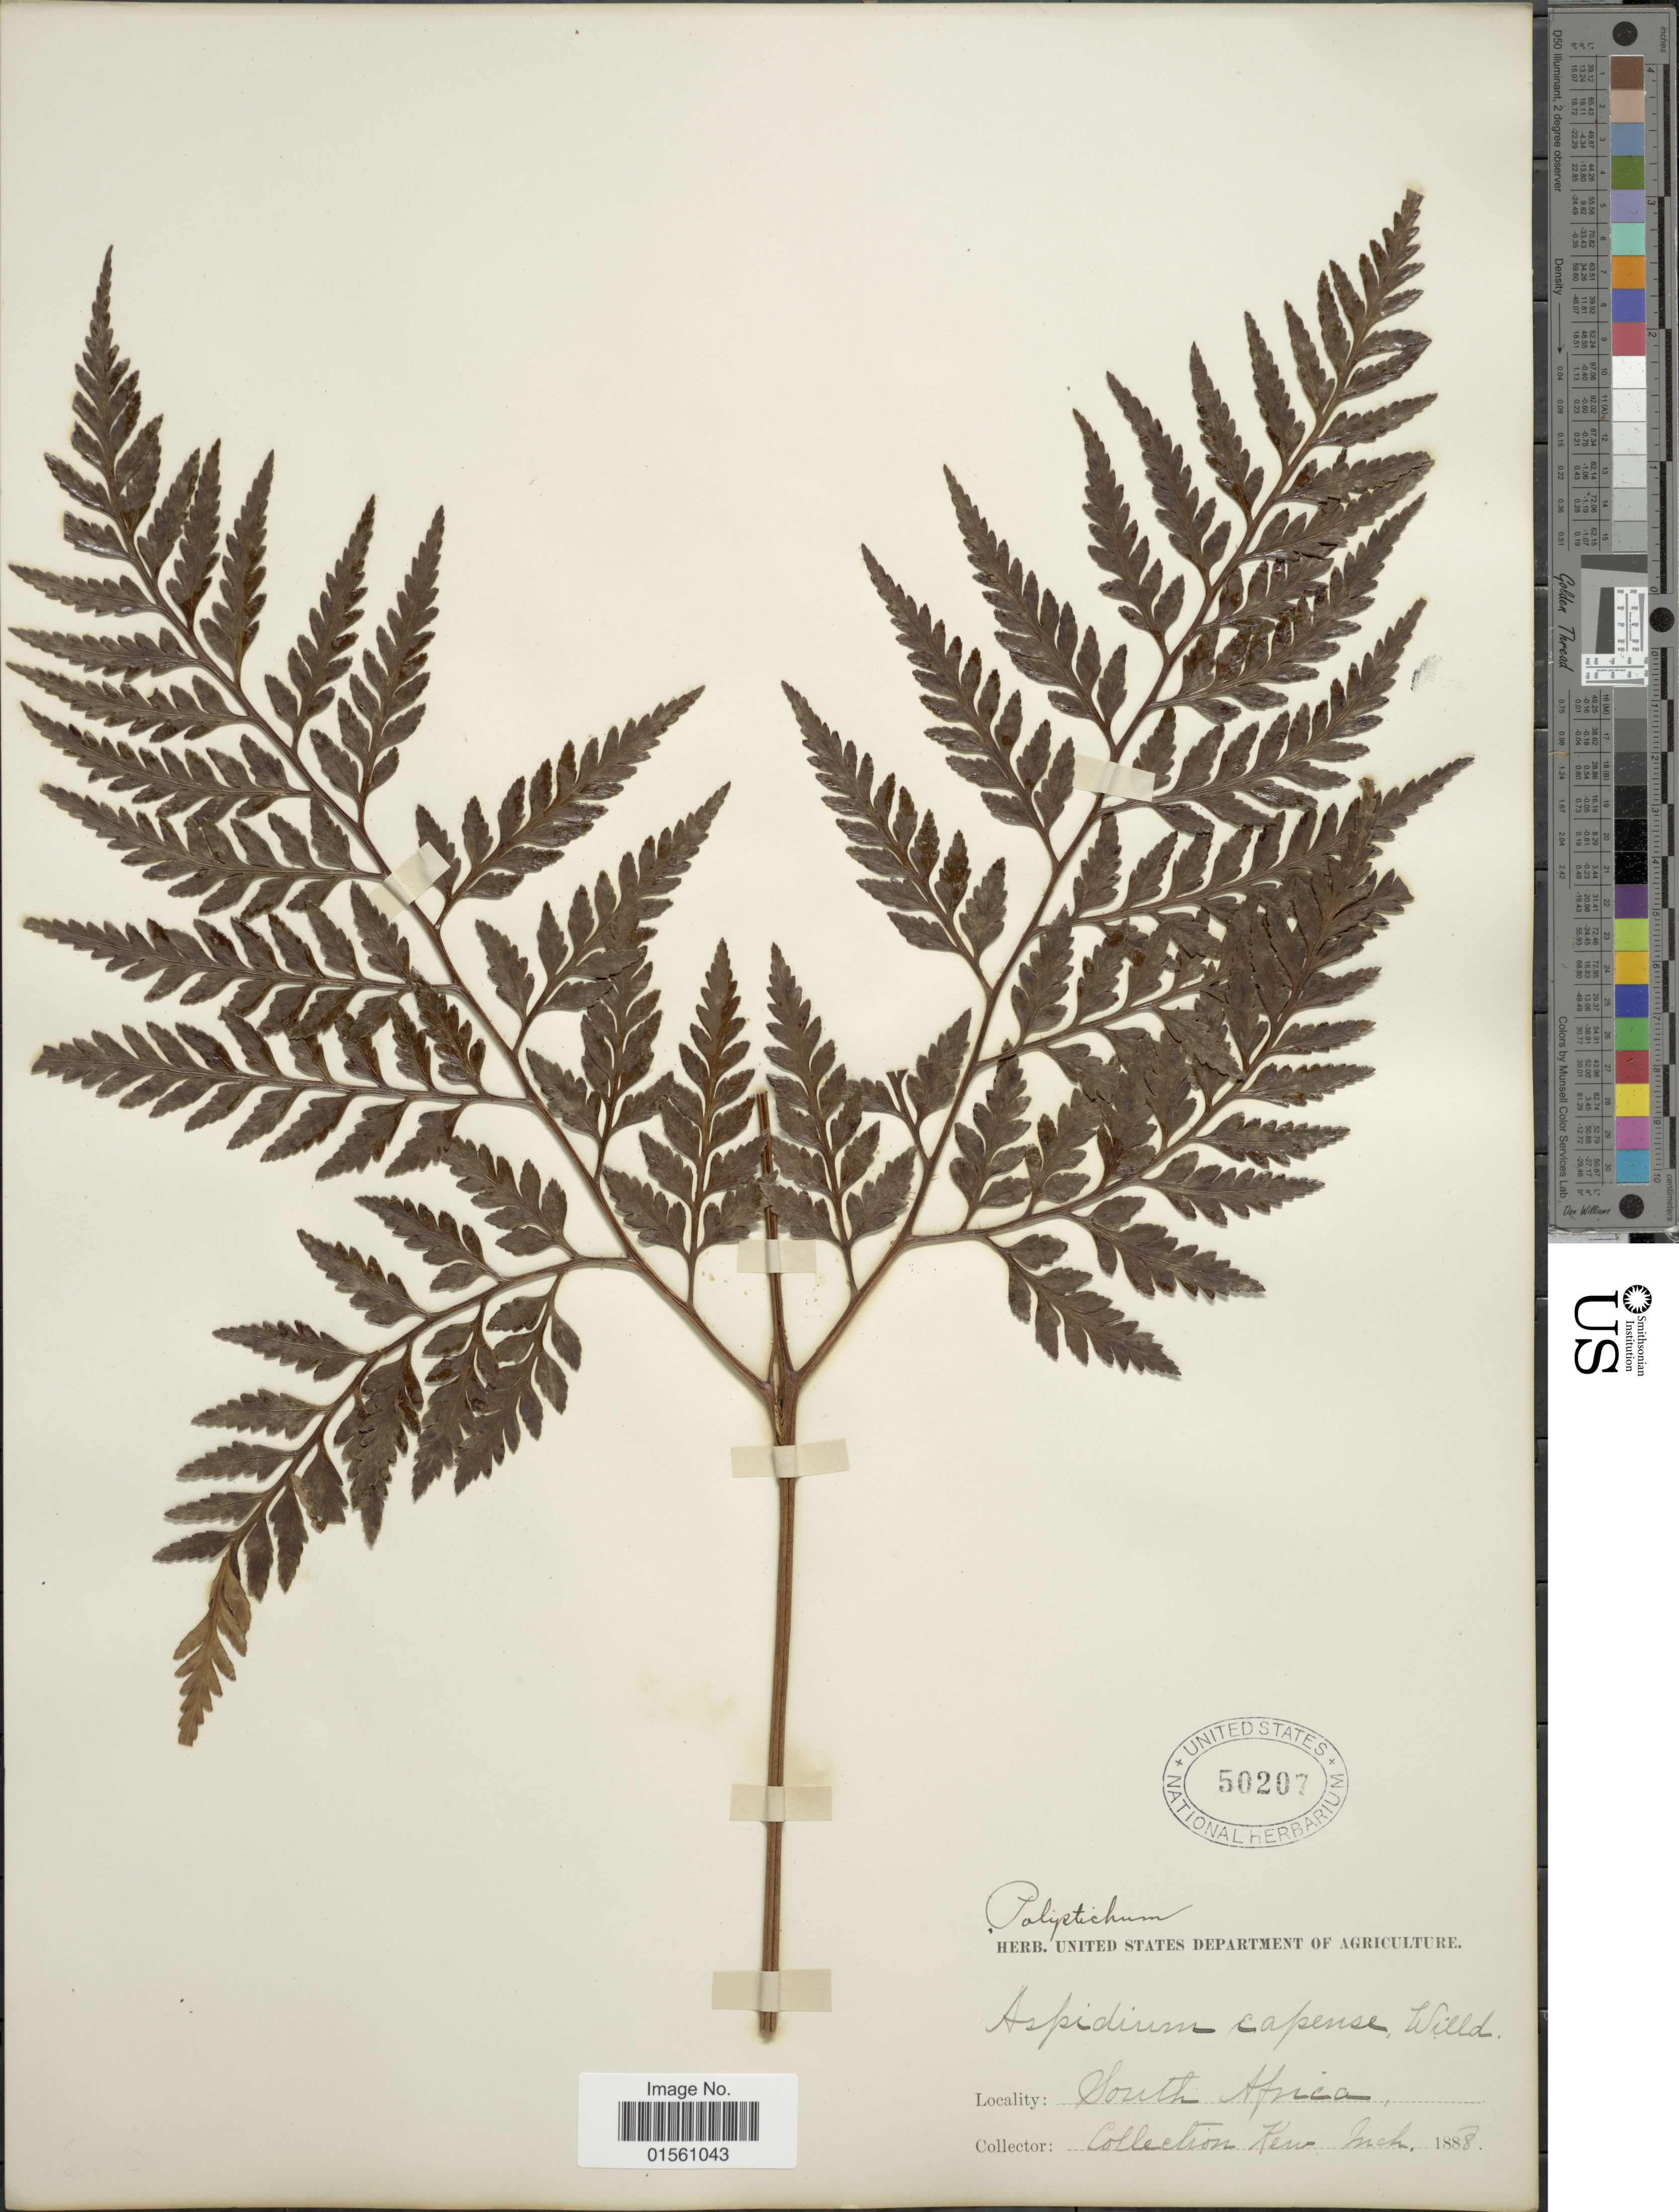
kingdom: Plantae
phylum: Tracheophyta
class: Polypodiopsida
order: Polypodiales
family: Dryopteridaceae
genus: Rumohra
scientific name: Rumohra adiantiformis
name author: (G. Forst.) Ching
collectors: Kew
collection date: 1888-03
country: South Africa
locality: South Africa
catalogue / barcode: US 50207